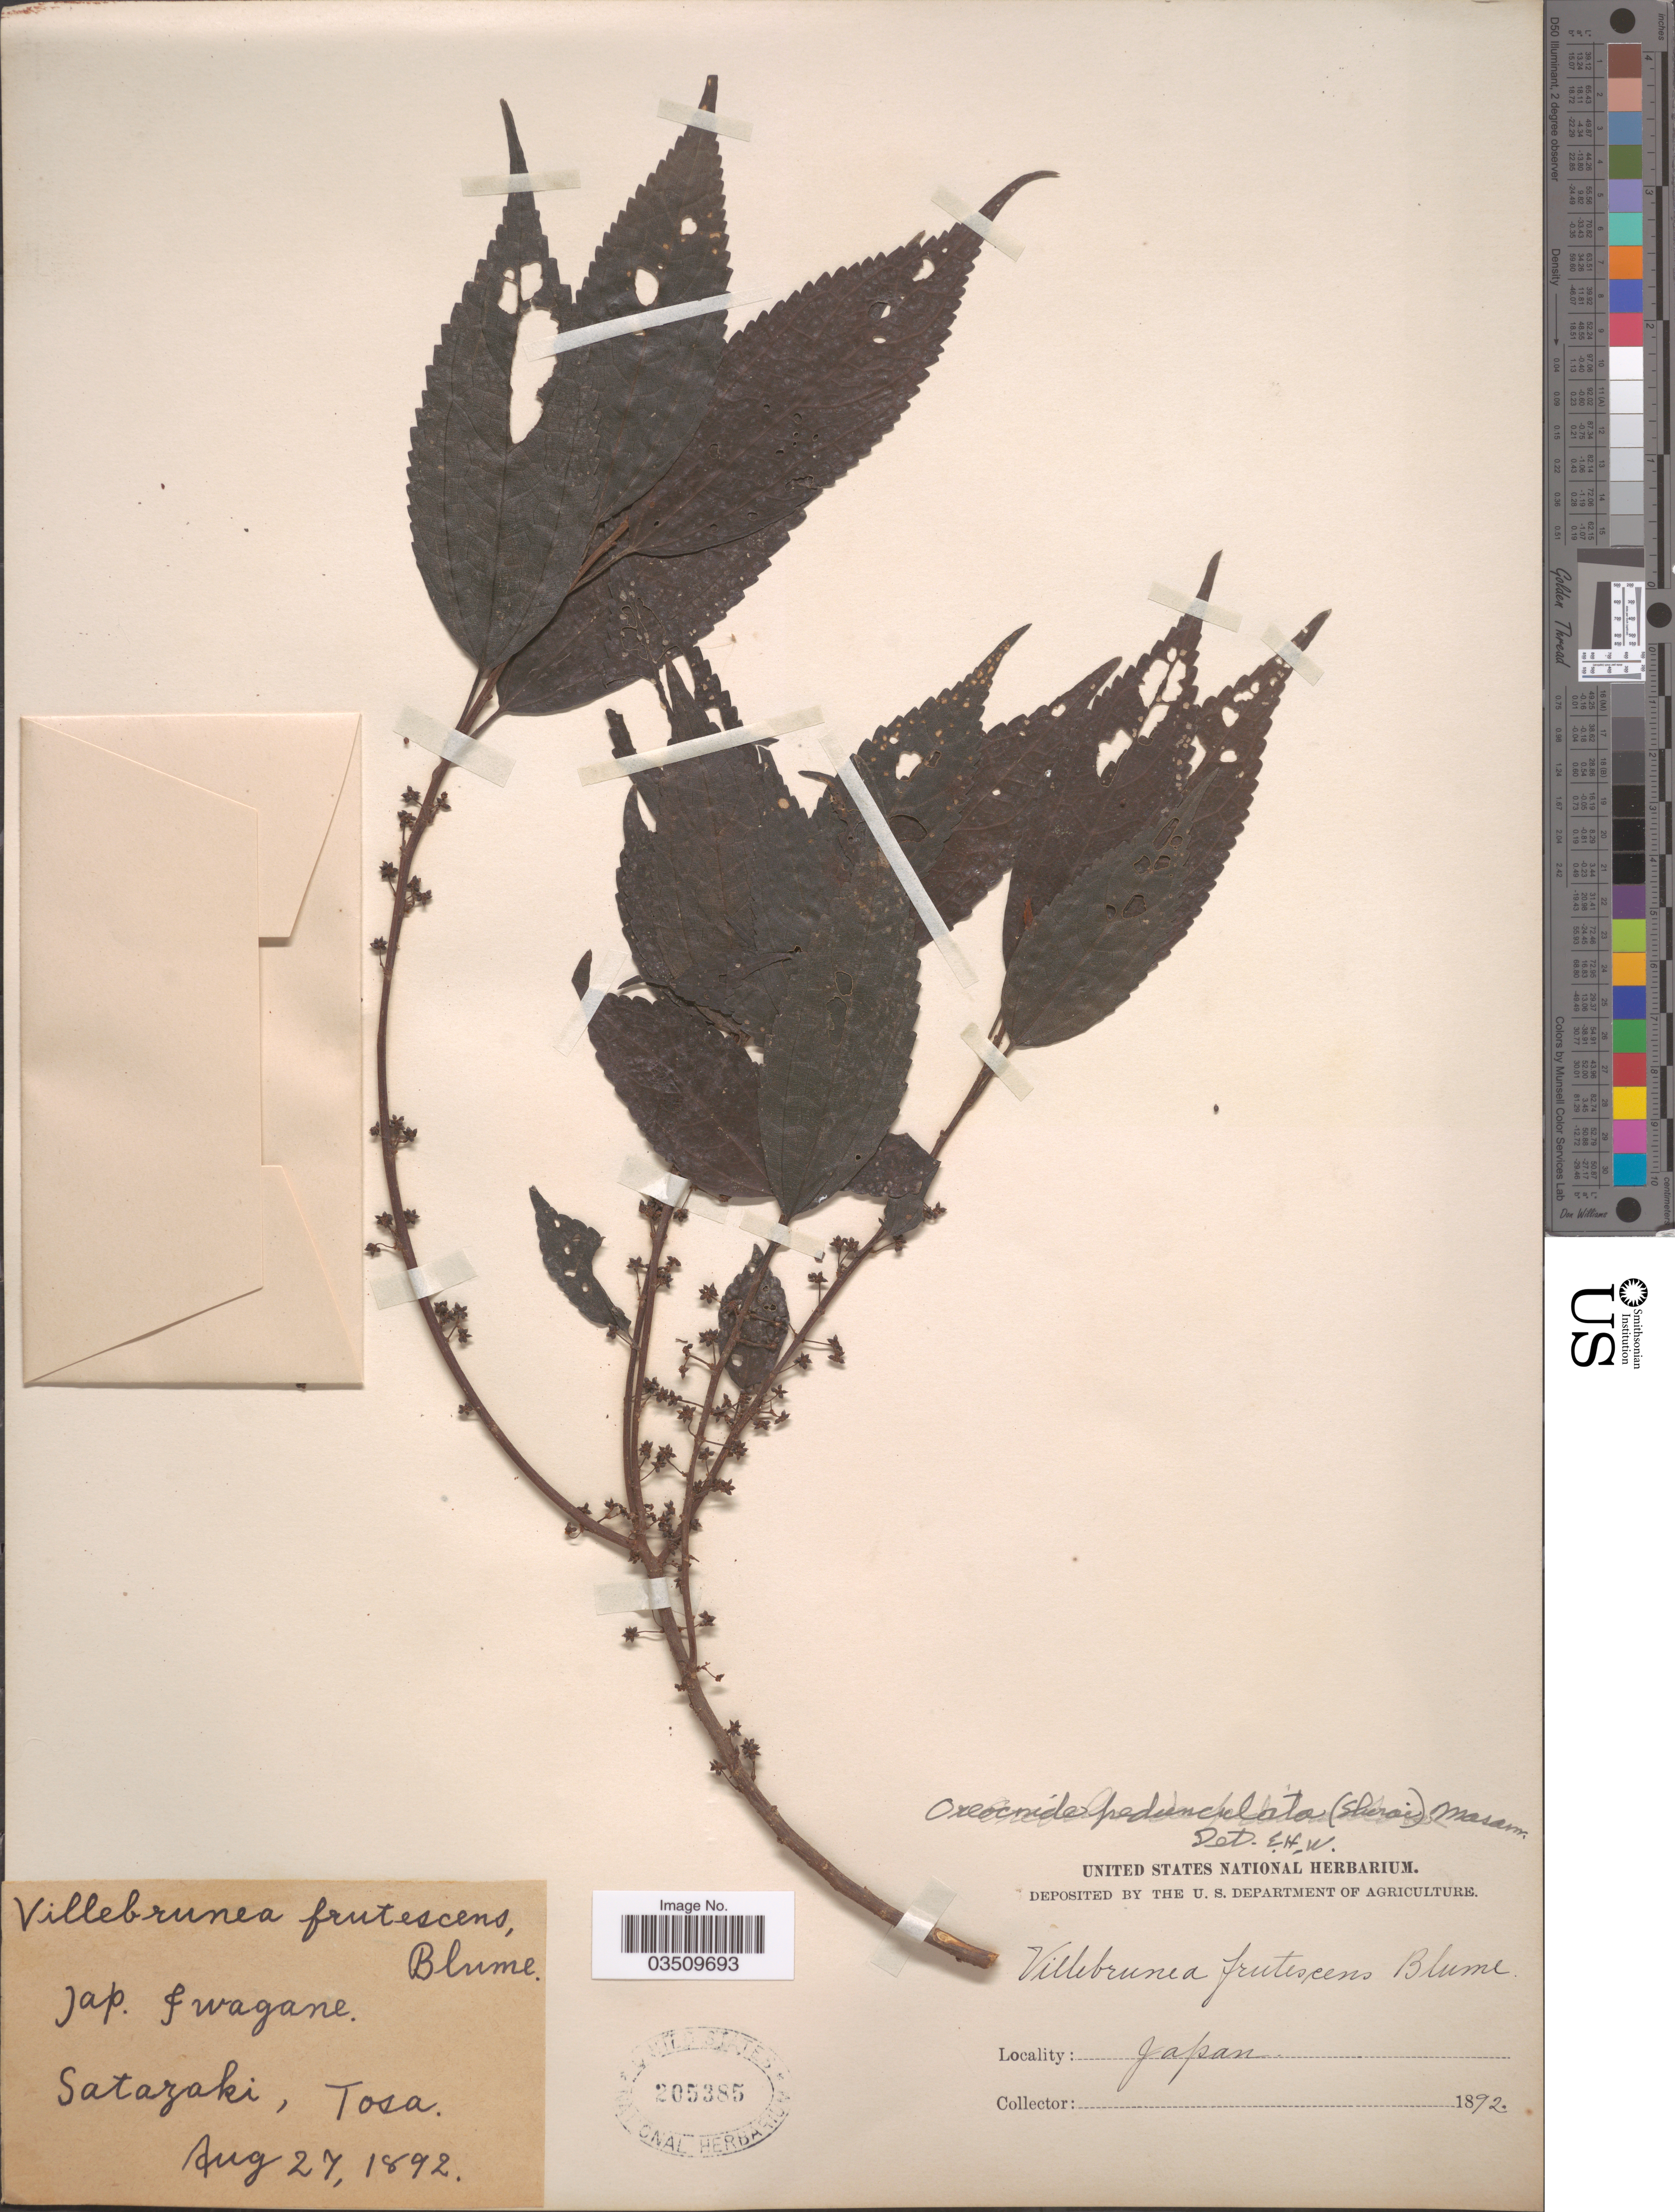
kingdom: Plantae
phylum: Tracheophyta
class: Magnoliopsida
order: Rosales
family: Urticaceae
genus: Oreocnide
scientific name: Oreocnide pedunculata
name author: (Shirai) Masam.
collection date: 1892-08-27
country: Japan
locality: Satazaki, Tosa.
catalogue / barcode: US 205385